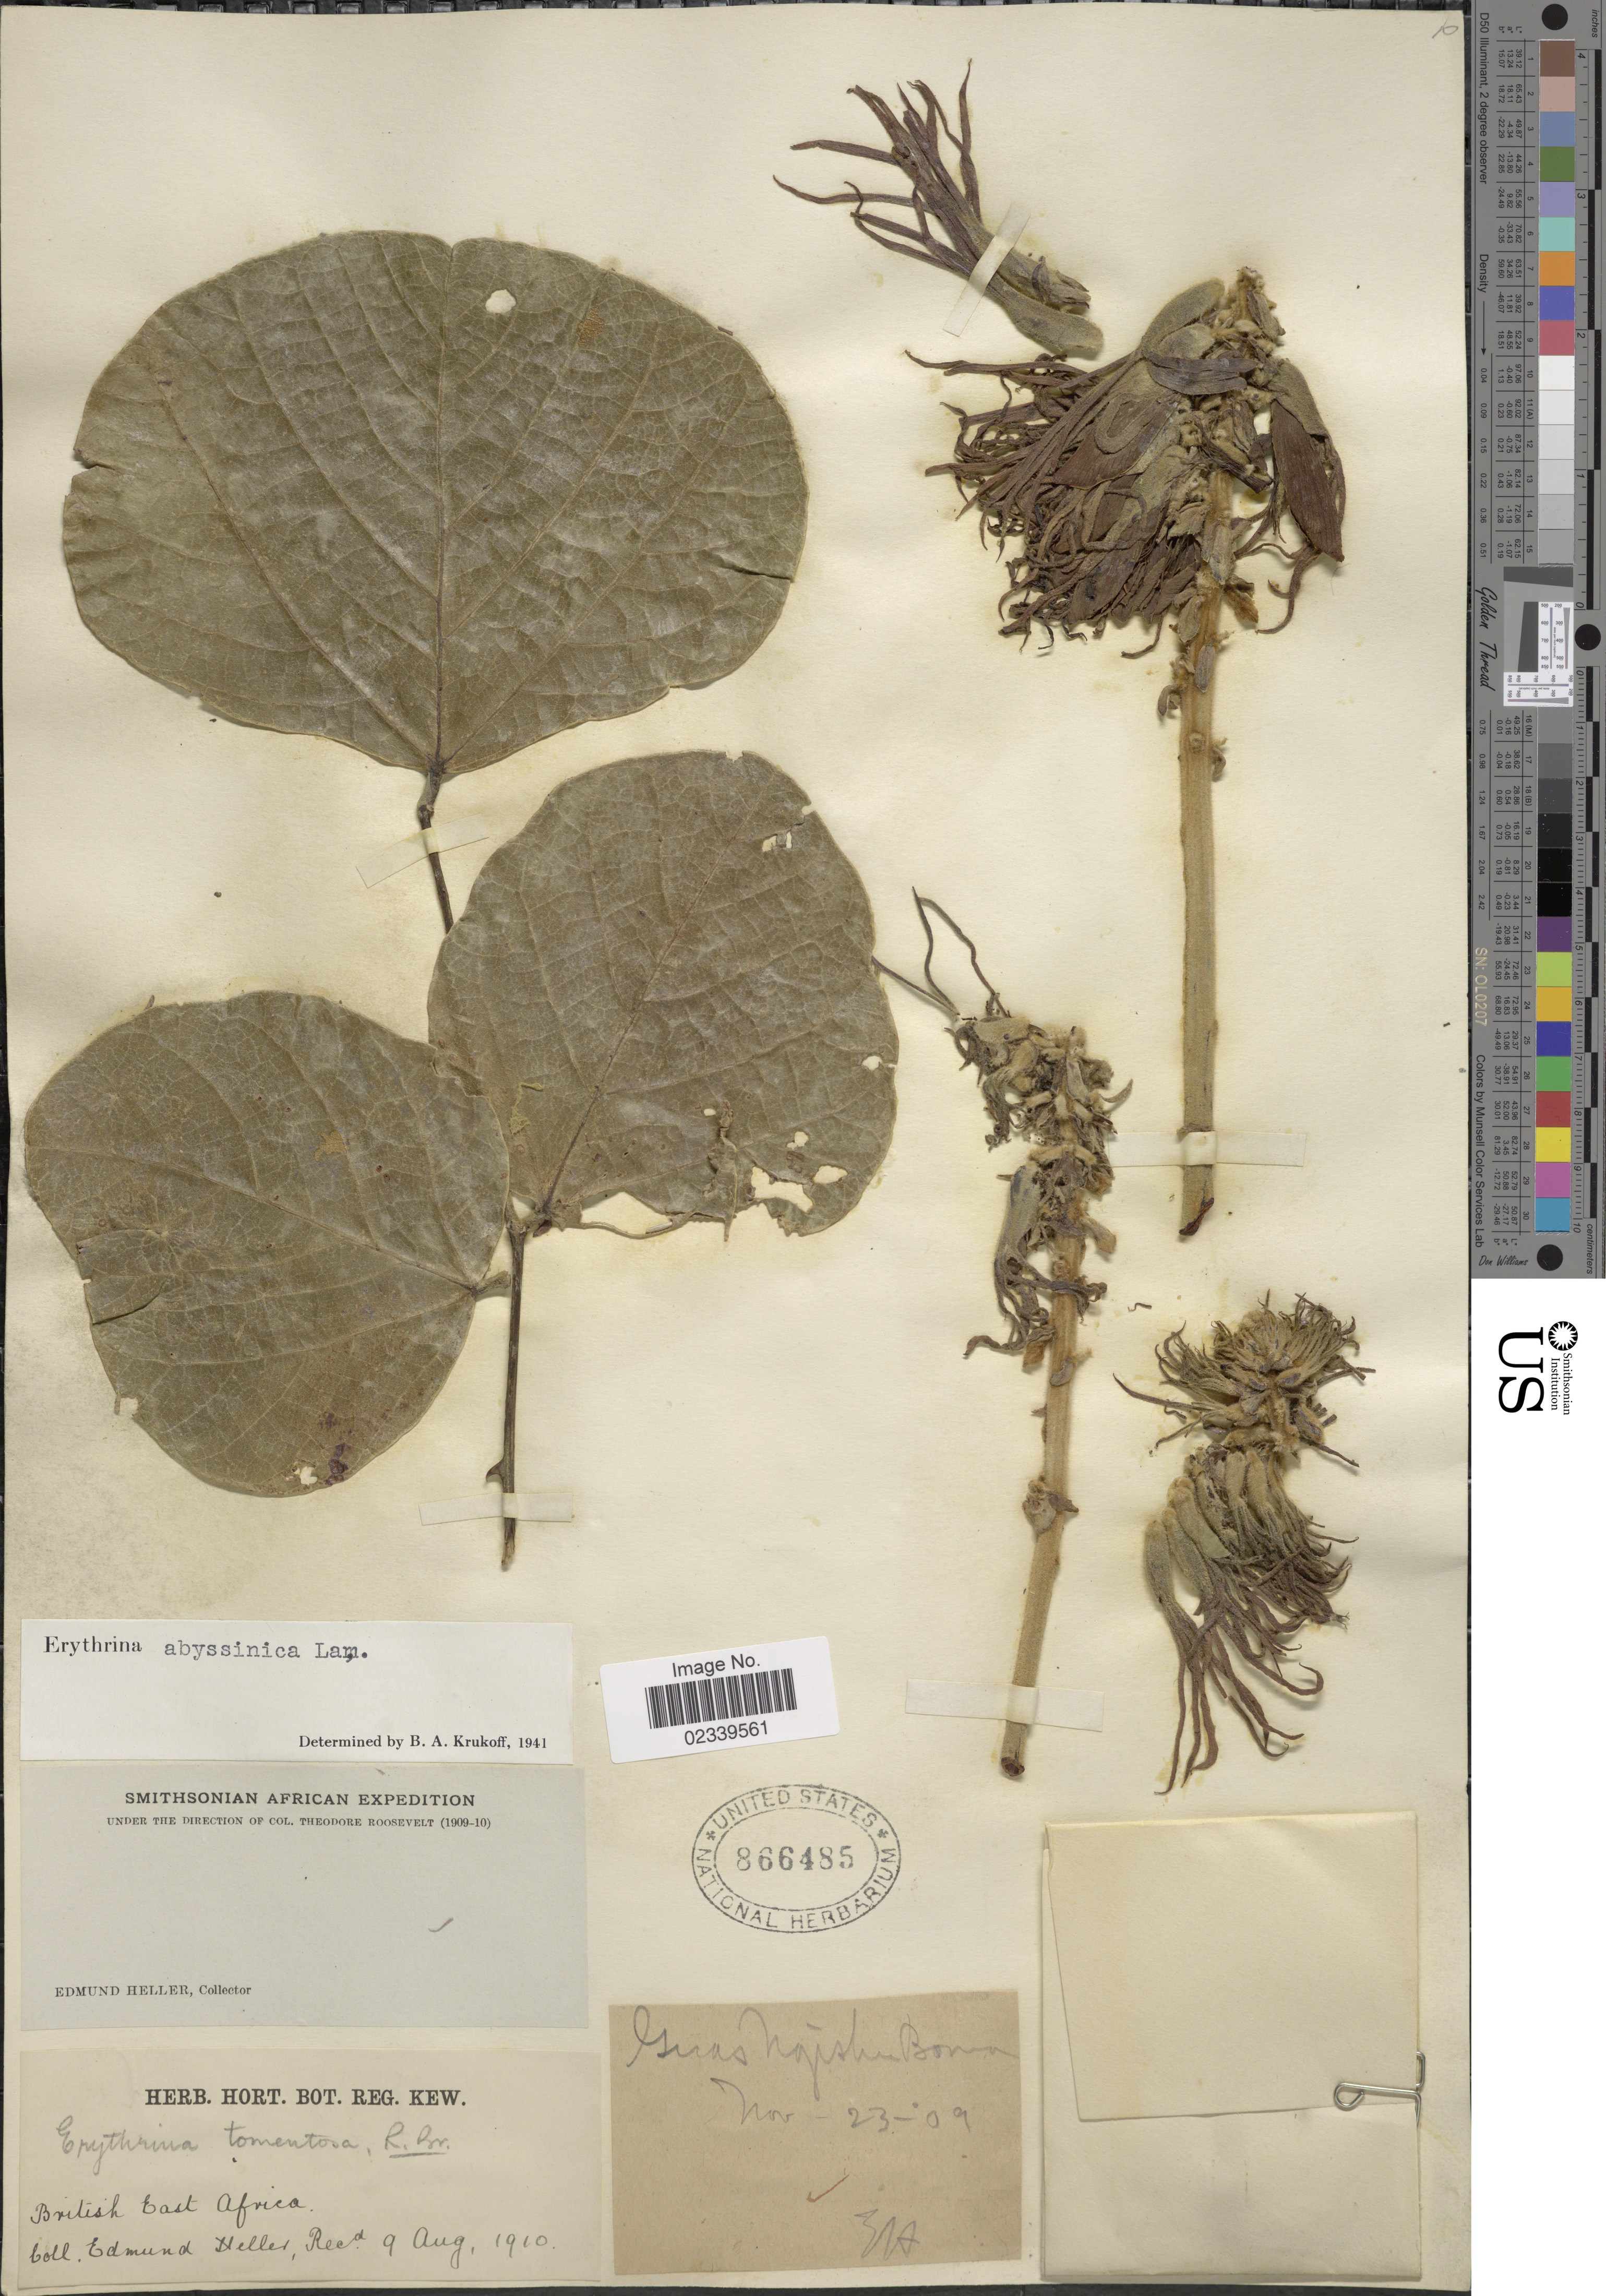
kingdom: Plantae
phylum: Tracheophyta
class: Magnoliopsida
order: Fabales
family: Fabaceae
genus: Erythrina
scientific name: Erythrina abyssinica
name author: Lam.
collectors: E. Heller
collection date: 1910-08-09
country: Kenya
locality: British East Africa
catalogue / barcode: US 866485